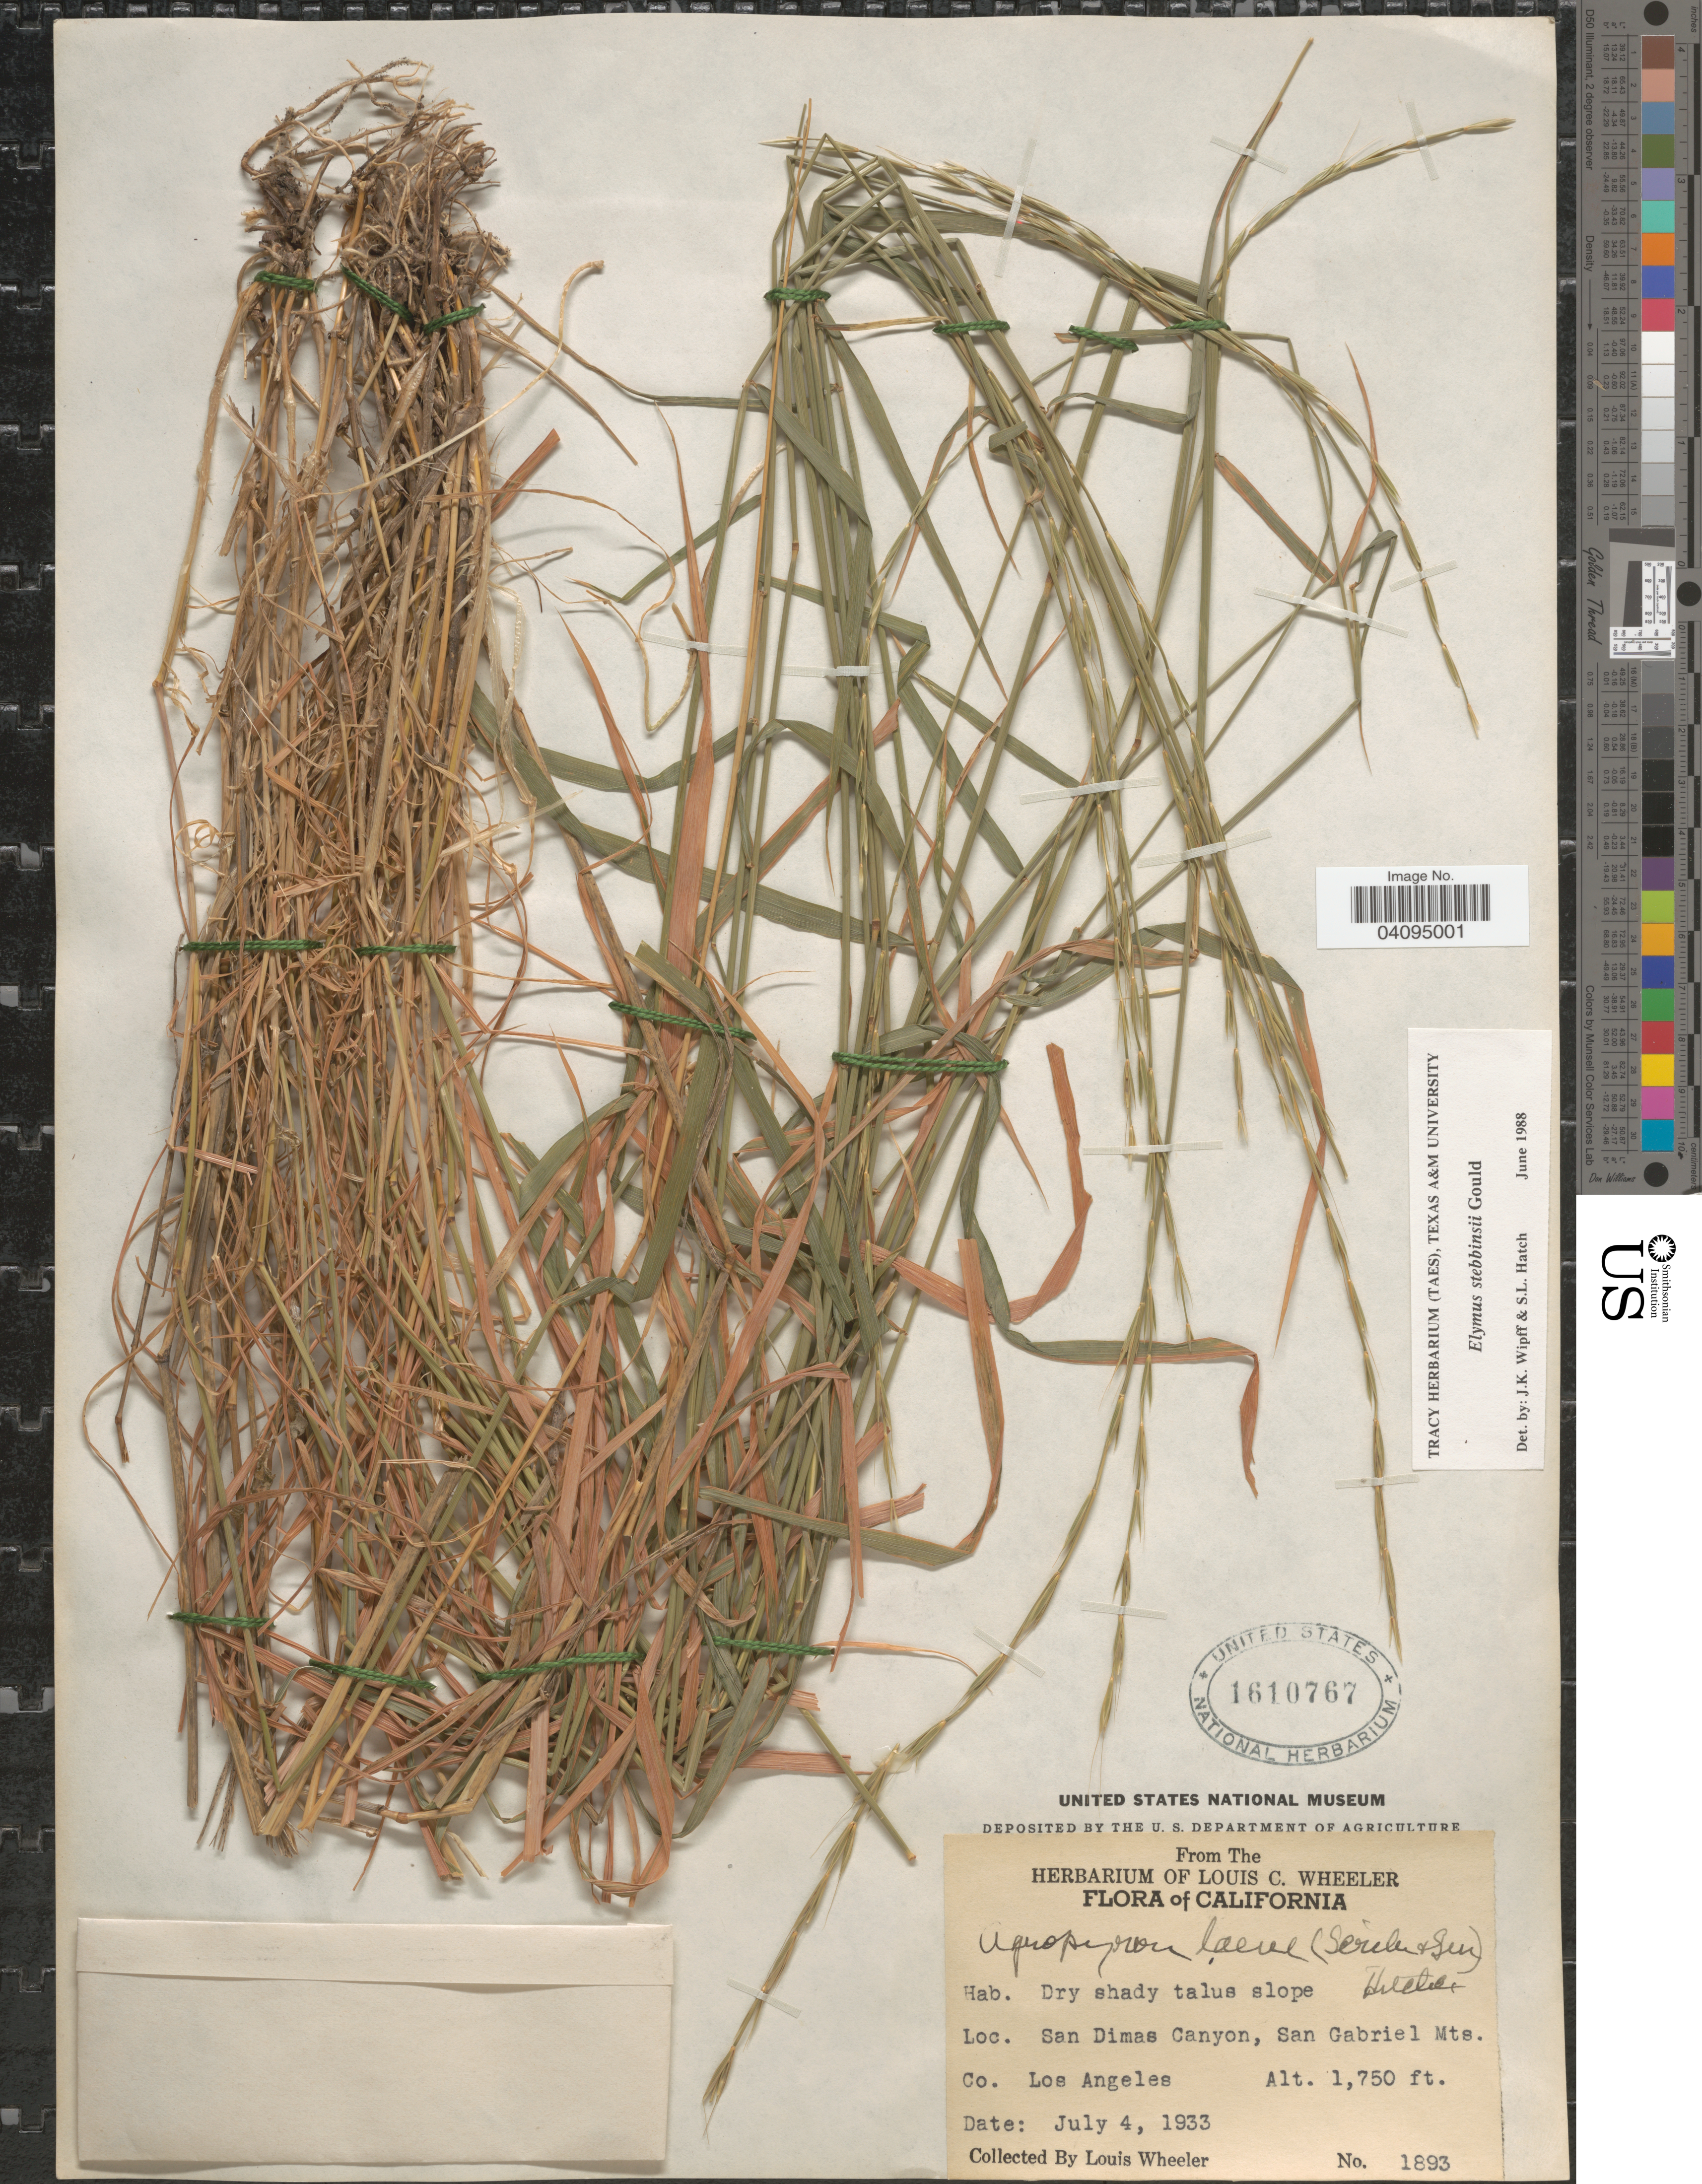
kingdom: Plantae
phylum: Tracheophyta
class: Liliopsida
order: Poales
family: Poaceae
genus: Elymus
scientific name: Elymus stebbinsii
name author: Gould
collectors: L. C. Wheeler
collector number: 1893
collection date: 1933-07-04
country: United States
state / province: California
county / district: Los Angeles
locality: San Dimas Canyon, San Gabriel Mts. Co. Los Angeles.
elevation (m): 533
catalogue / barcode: US 1610767